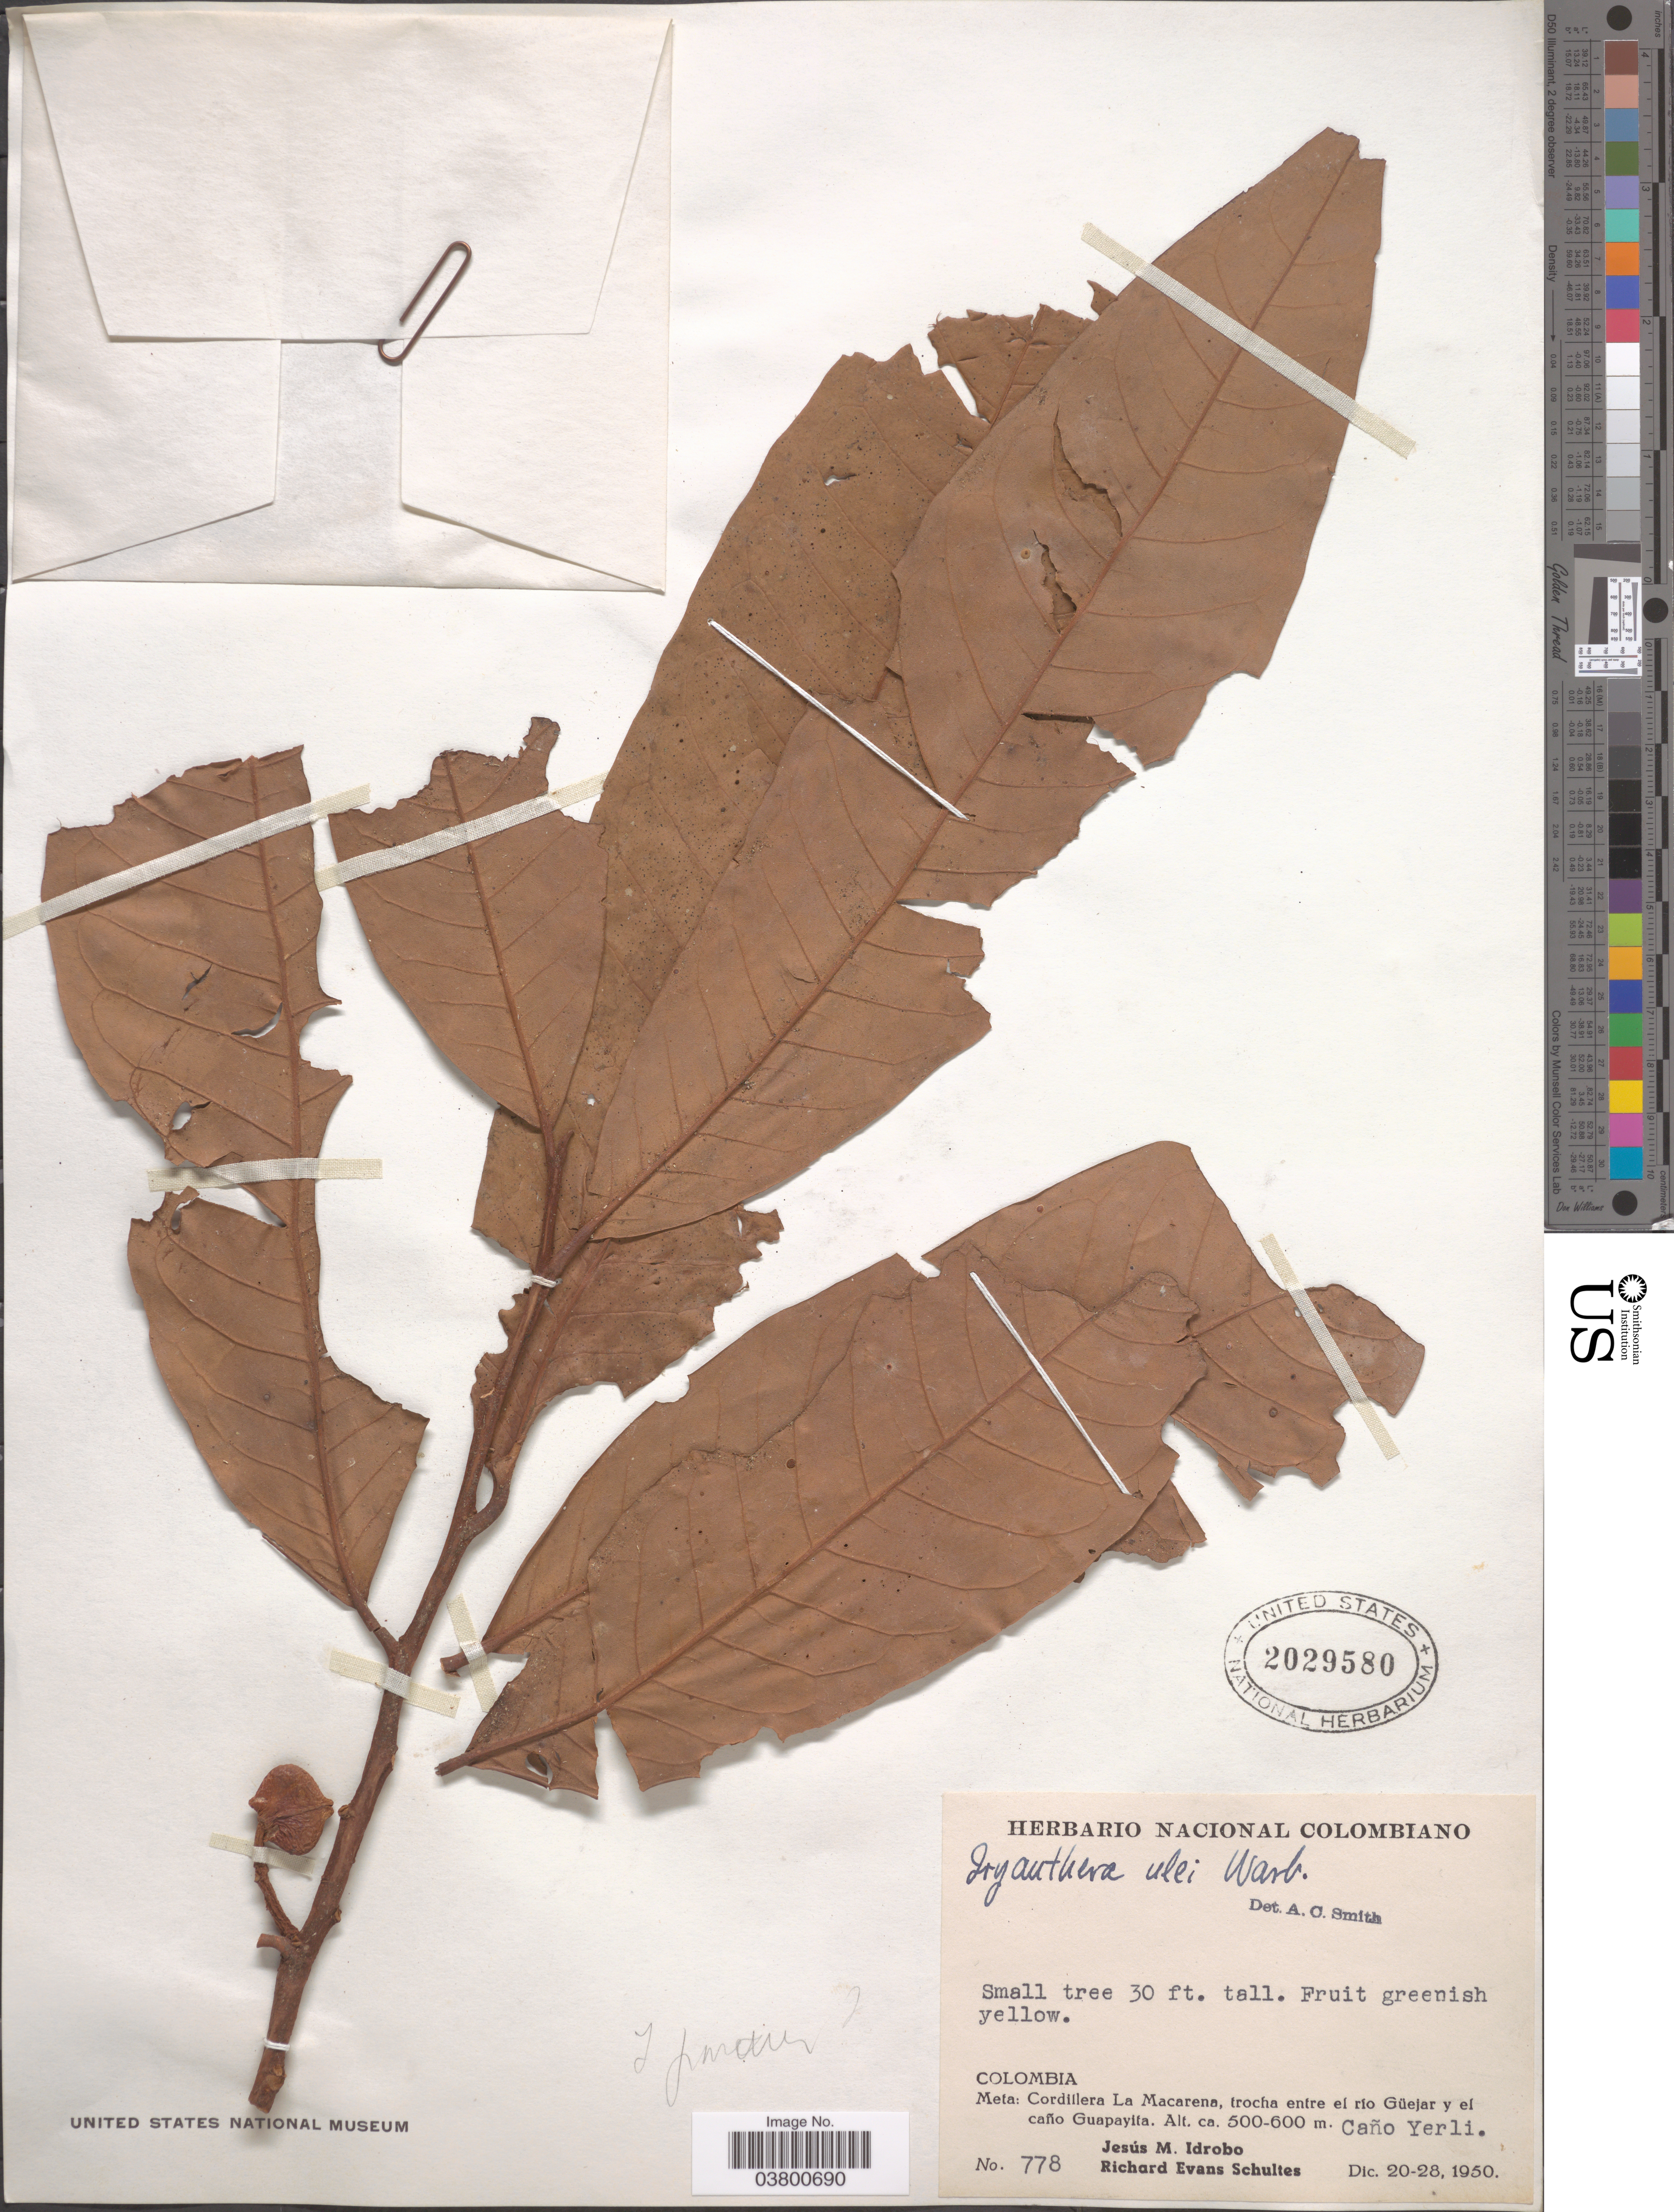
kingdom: Plantae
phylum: Tracheophyta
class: Magnoliopsida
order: Magnoliales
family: Myristicaceae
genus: Iryanthera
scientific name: Iryanthera ulei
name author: Warb.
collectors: J. M. Idrobo & R. E. Schultes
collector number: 778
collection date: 1950-12-20/1950-12-28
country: Colombia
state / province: Meta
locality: Cordillera La Macarena, trocha entre el río Güejar y el caño Guapayita.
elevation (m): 500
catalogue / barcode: US 2029580